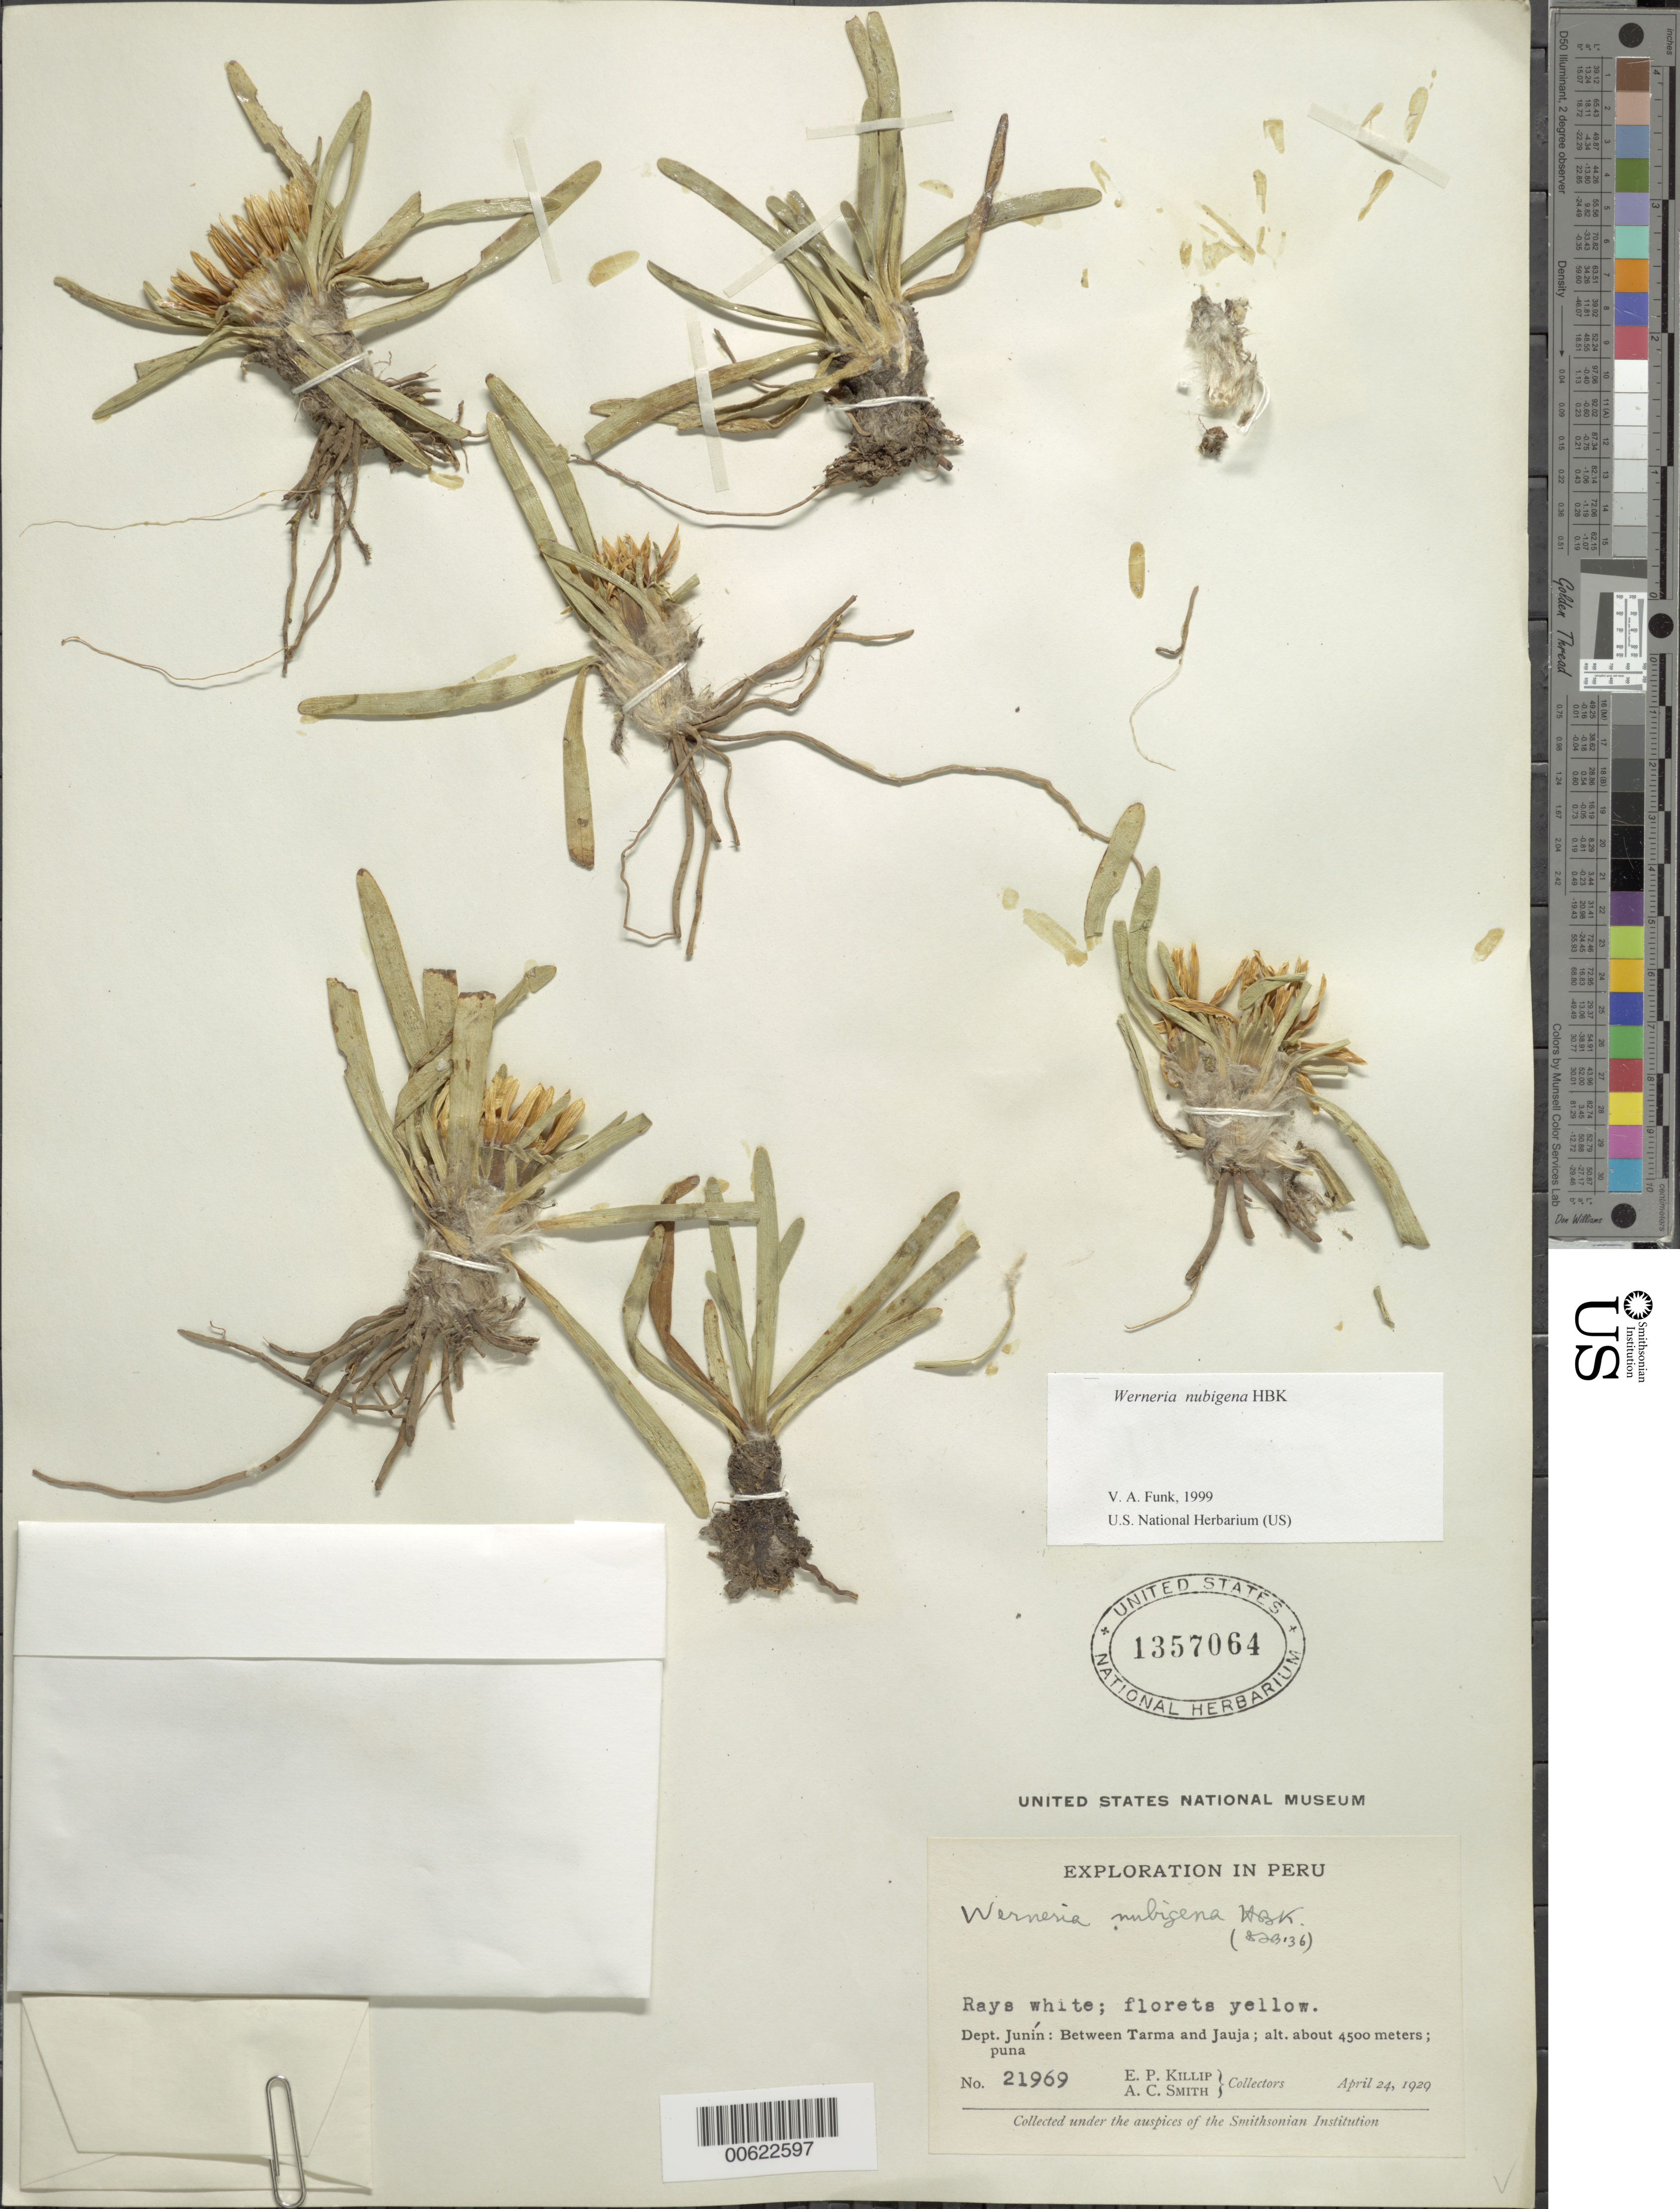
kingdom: Plantae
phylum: Tracheophyta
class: Magnoliopsida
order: Asterales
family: Asteraceae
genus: Werneria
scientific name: Werneria nubigena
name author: Kunth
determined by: Funk, Vicki A., (BOT), Smithsonian Institution - National Museum of Natural History (UNITED STATES)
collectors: E. P. Killip & A. C. Smith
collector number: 21969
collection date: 1929-04-24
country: Peru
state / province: Junín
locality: Between Tarma and Juaja.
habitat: Puna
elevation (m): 45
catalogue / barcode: US 1357064